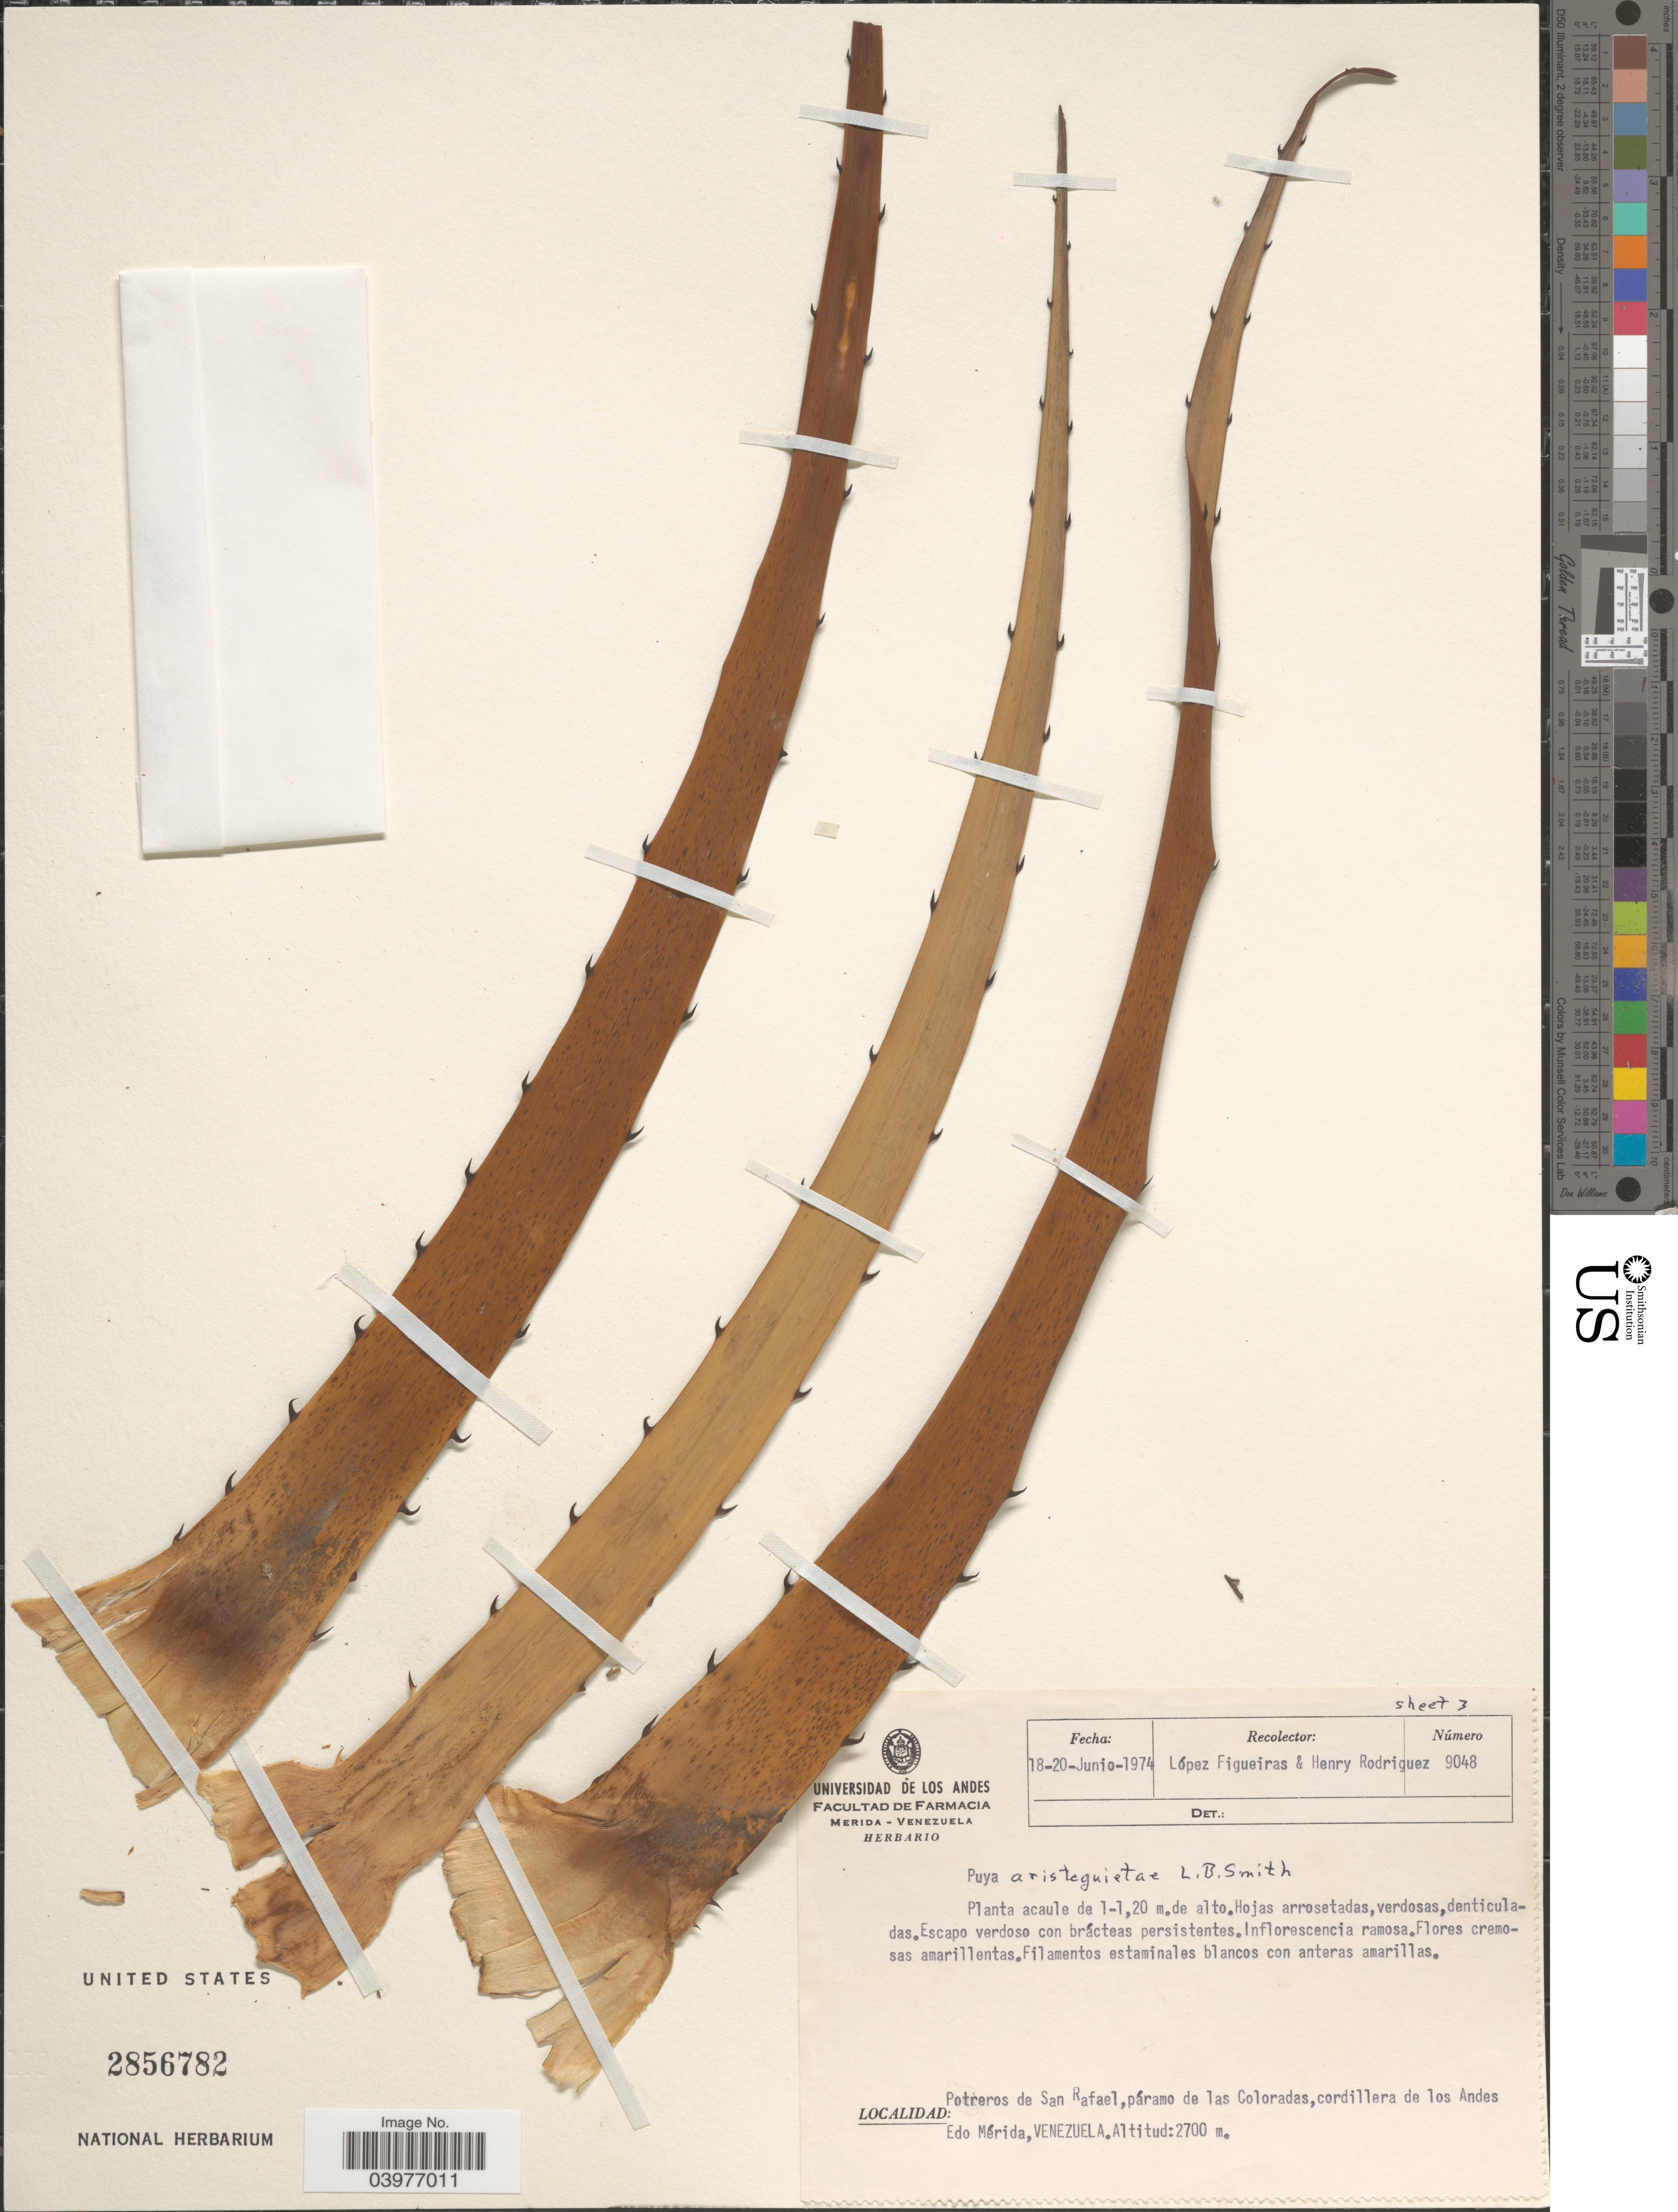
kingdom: Plantae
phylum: Tracheophyta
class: Liliopsida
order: Poales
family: Bromeliaceae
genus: Puya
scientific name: Puya aristeguietae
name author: L.B. Sm.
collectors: M. López Figueiras & H. Rodriguez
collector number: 9048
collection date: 1974-06-18/1974-06-20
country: Venezuela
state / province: Merida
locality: Potreros de San Rafael, páramo de las Coloradas, cordillera de los Andes.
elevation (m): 2700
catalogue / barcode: US 2856782